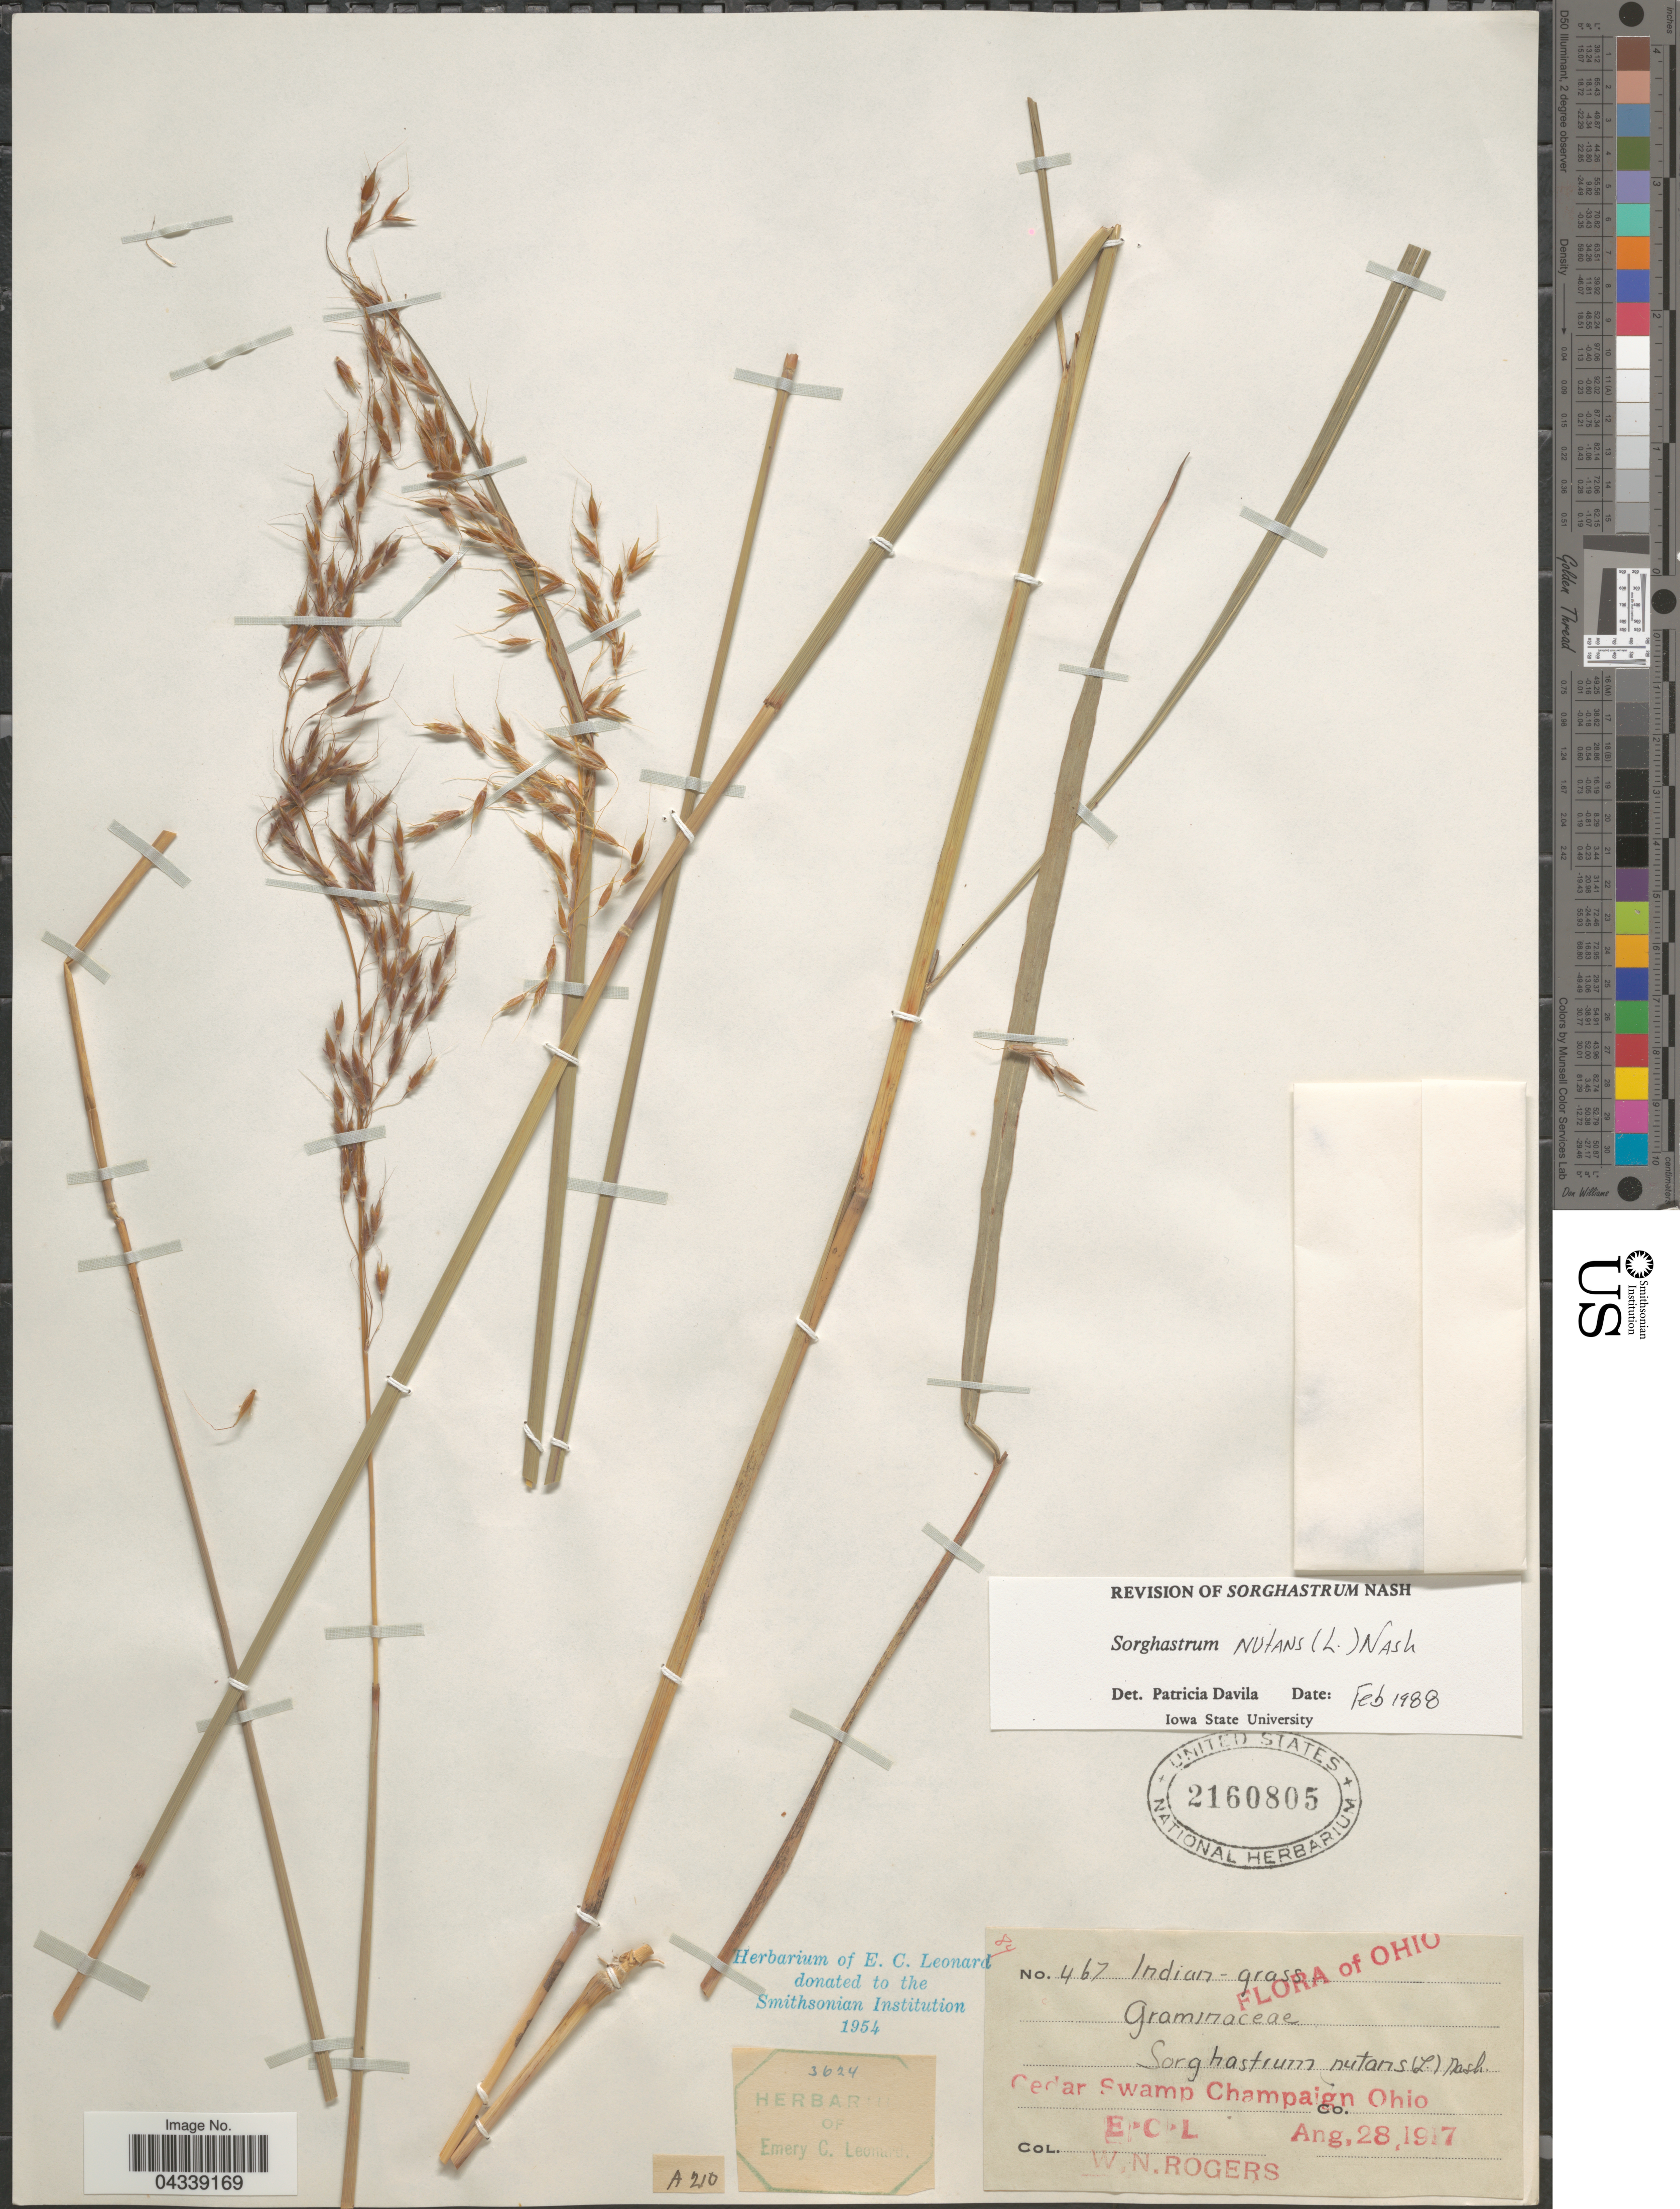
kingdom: Plantae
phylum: Tracheophyta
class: Liliopsida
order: Poales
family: Poaceae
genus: Sorghastrum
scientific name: Sorghastrum nutans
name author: (L.) Nash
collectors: E. C. Leonard & W. Rogers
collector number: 467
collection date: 1917-08-28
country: United States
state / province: Ohio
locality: Cedar Swamp Champaign Co.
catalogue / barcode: US 2160805